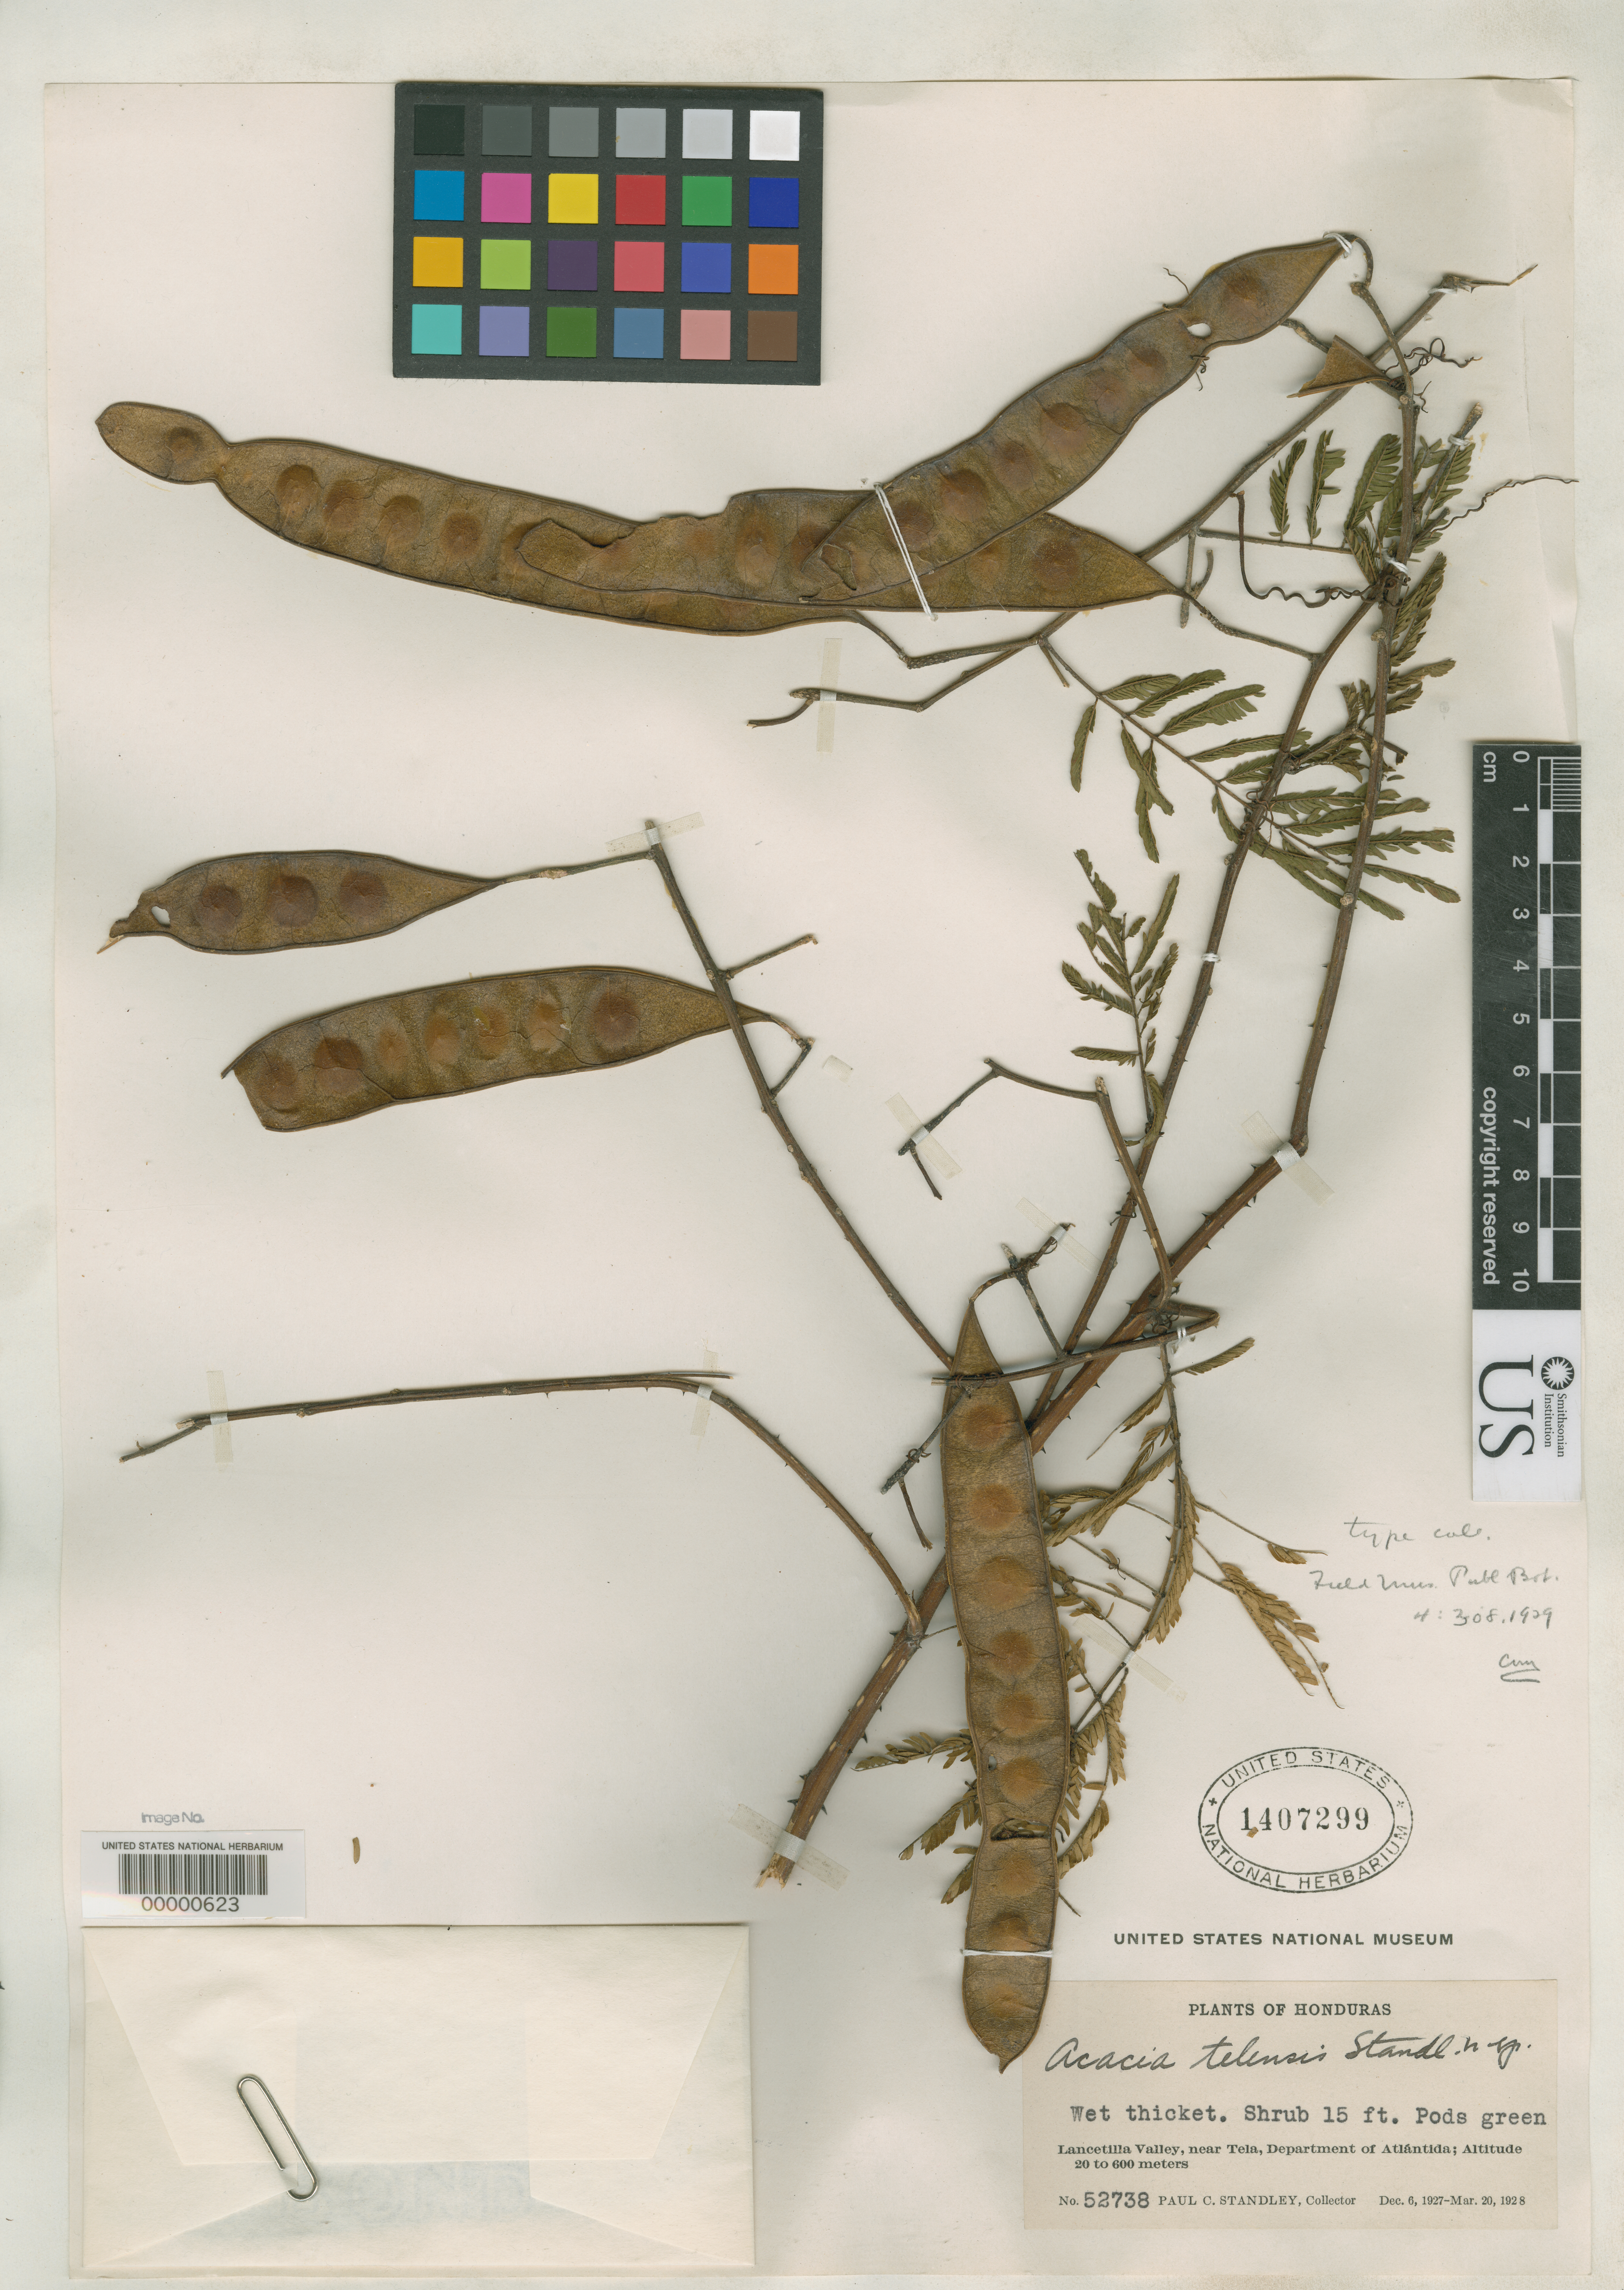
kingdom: Plantae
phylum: Tracheophyta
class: Magnoliopsida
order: Fabales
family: Fabaceae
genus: Acacia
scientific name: Acacia telensis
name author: Standl.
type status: Isotype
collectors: P. C. Standley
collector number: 52738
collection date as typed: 09 Dec 1927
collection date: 1927-12-09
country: Honduras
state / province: Atlántida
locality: Lancetilla Valley, near Tela.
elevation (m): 20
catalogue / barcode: US 1407299